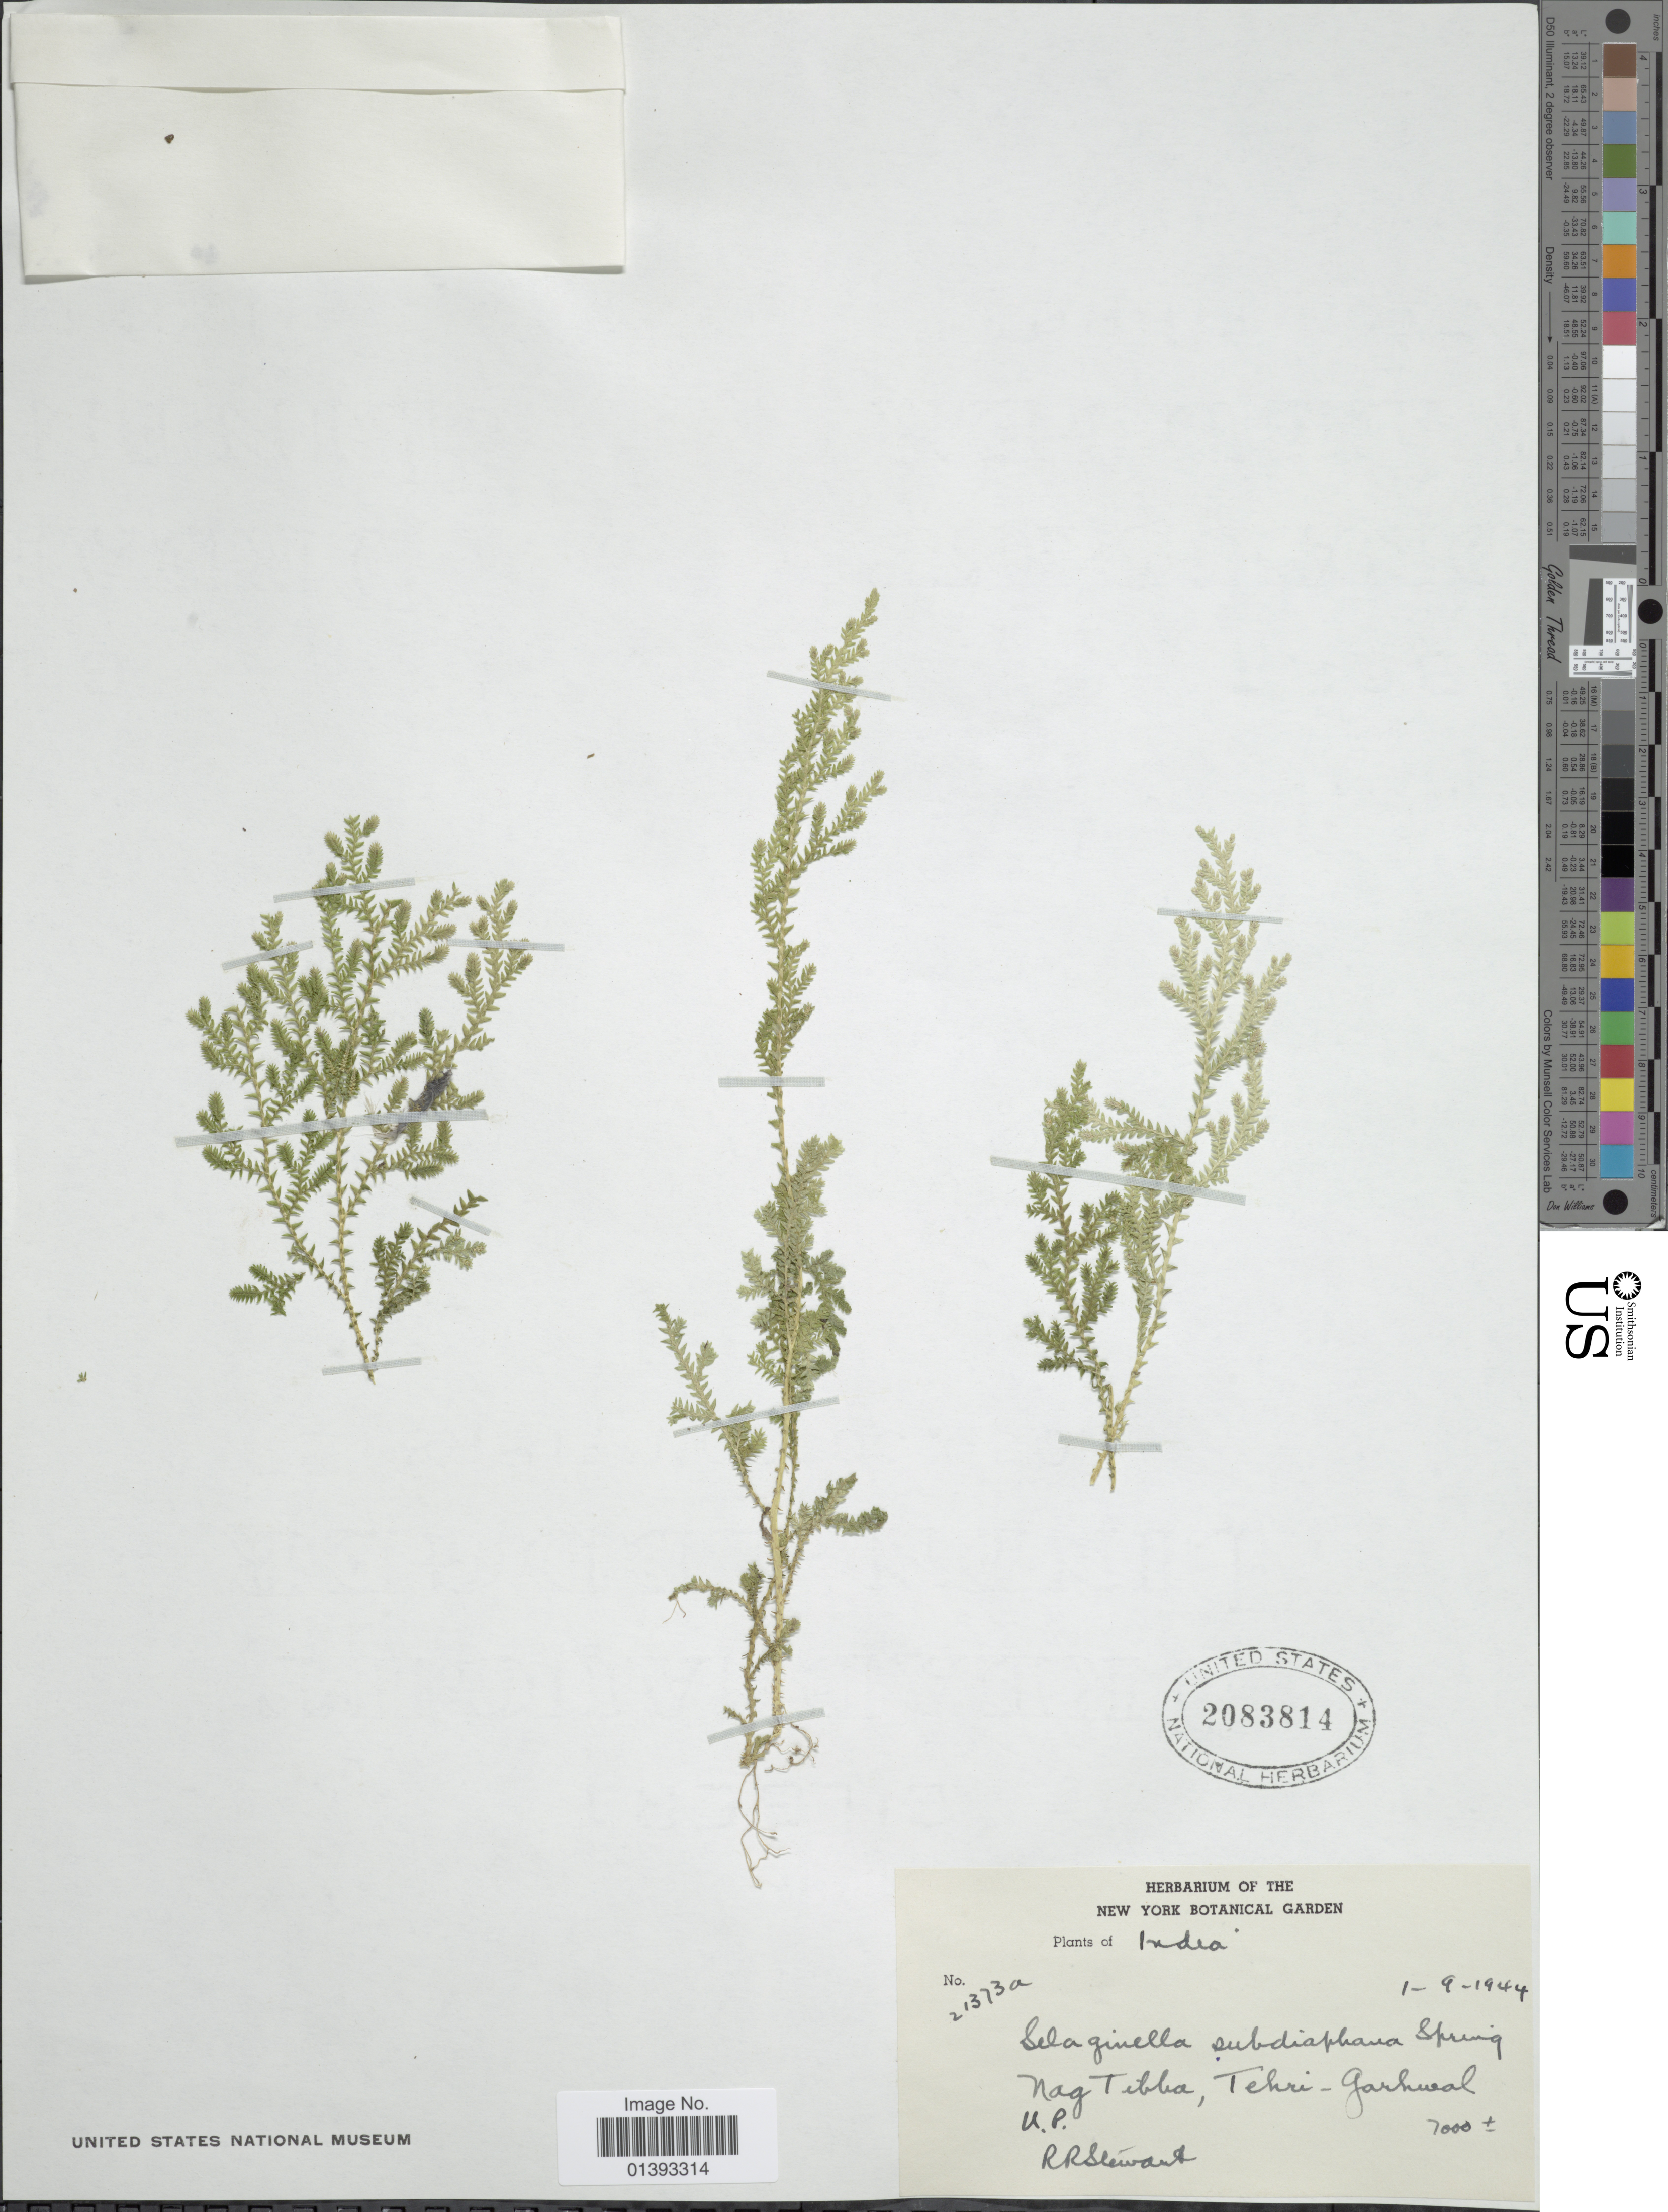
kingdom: Plantae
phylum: Tracheophyta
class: Lycopodiopsida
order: Selaginellales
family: Selaginellaceae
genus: Selaginella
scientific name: Selaginella subdiaphana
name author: (Wall. ex Hook. & Grev.) Spring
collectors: R. R. Stewart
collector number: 21373a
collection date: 1944-09-01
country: India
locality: Nag Tibba, Tehri - Garhwal, U.P.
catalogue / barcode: US 2083814